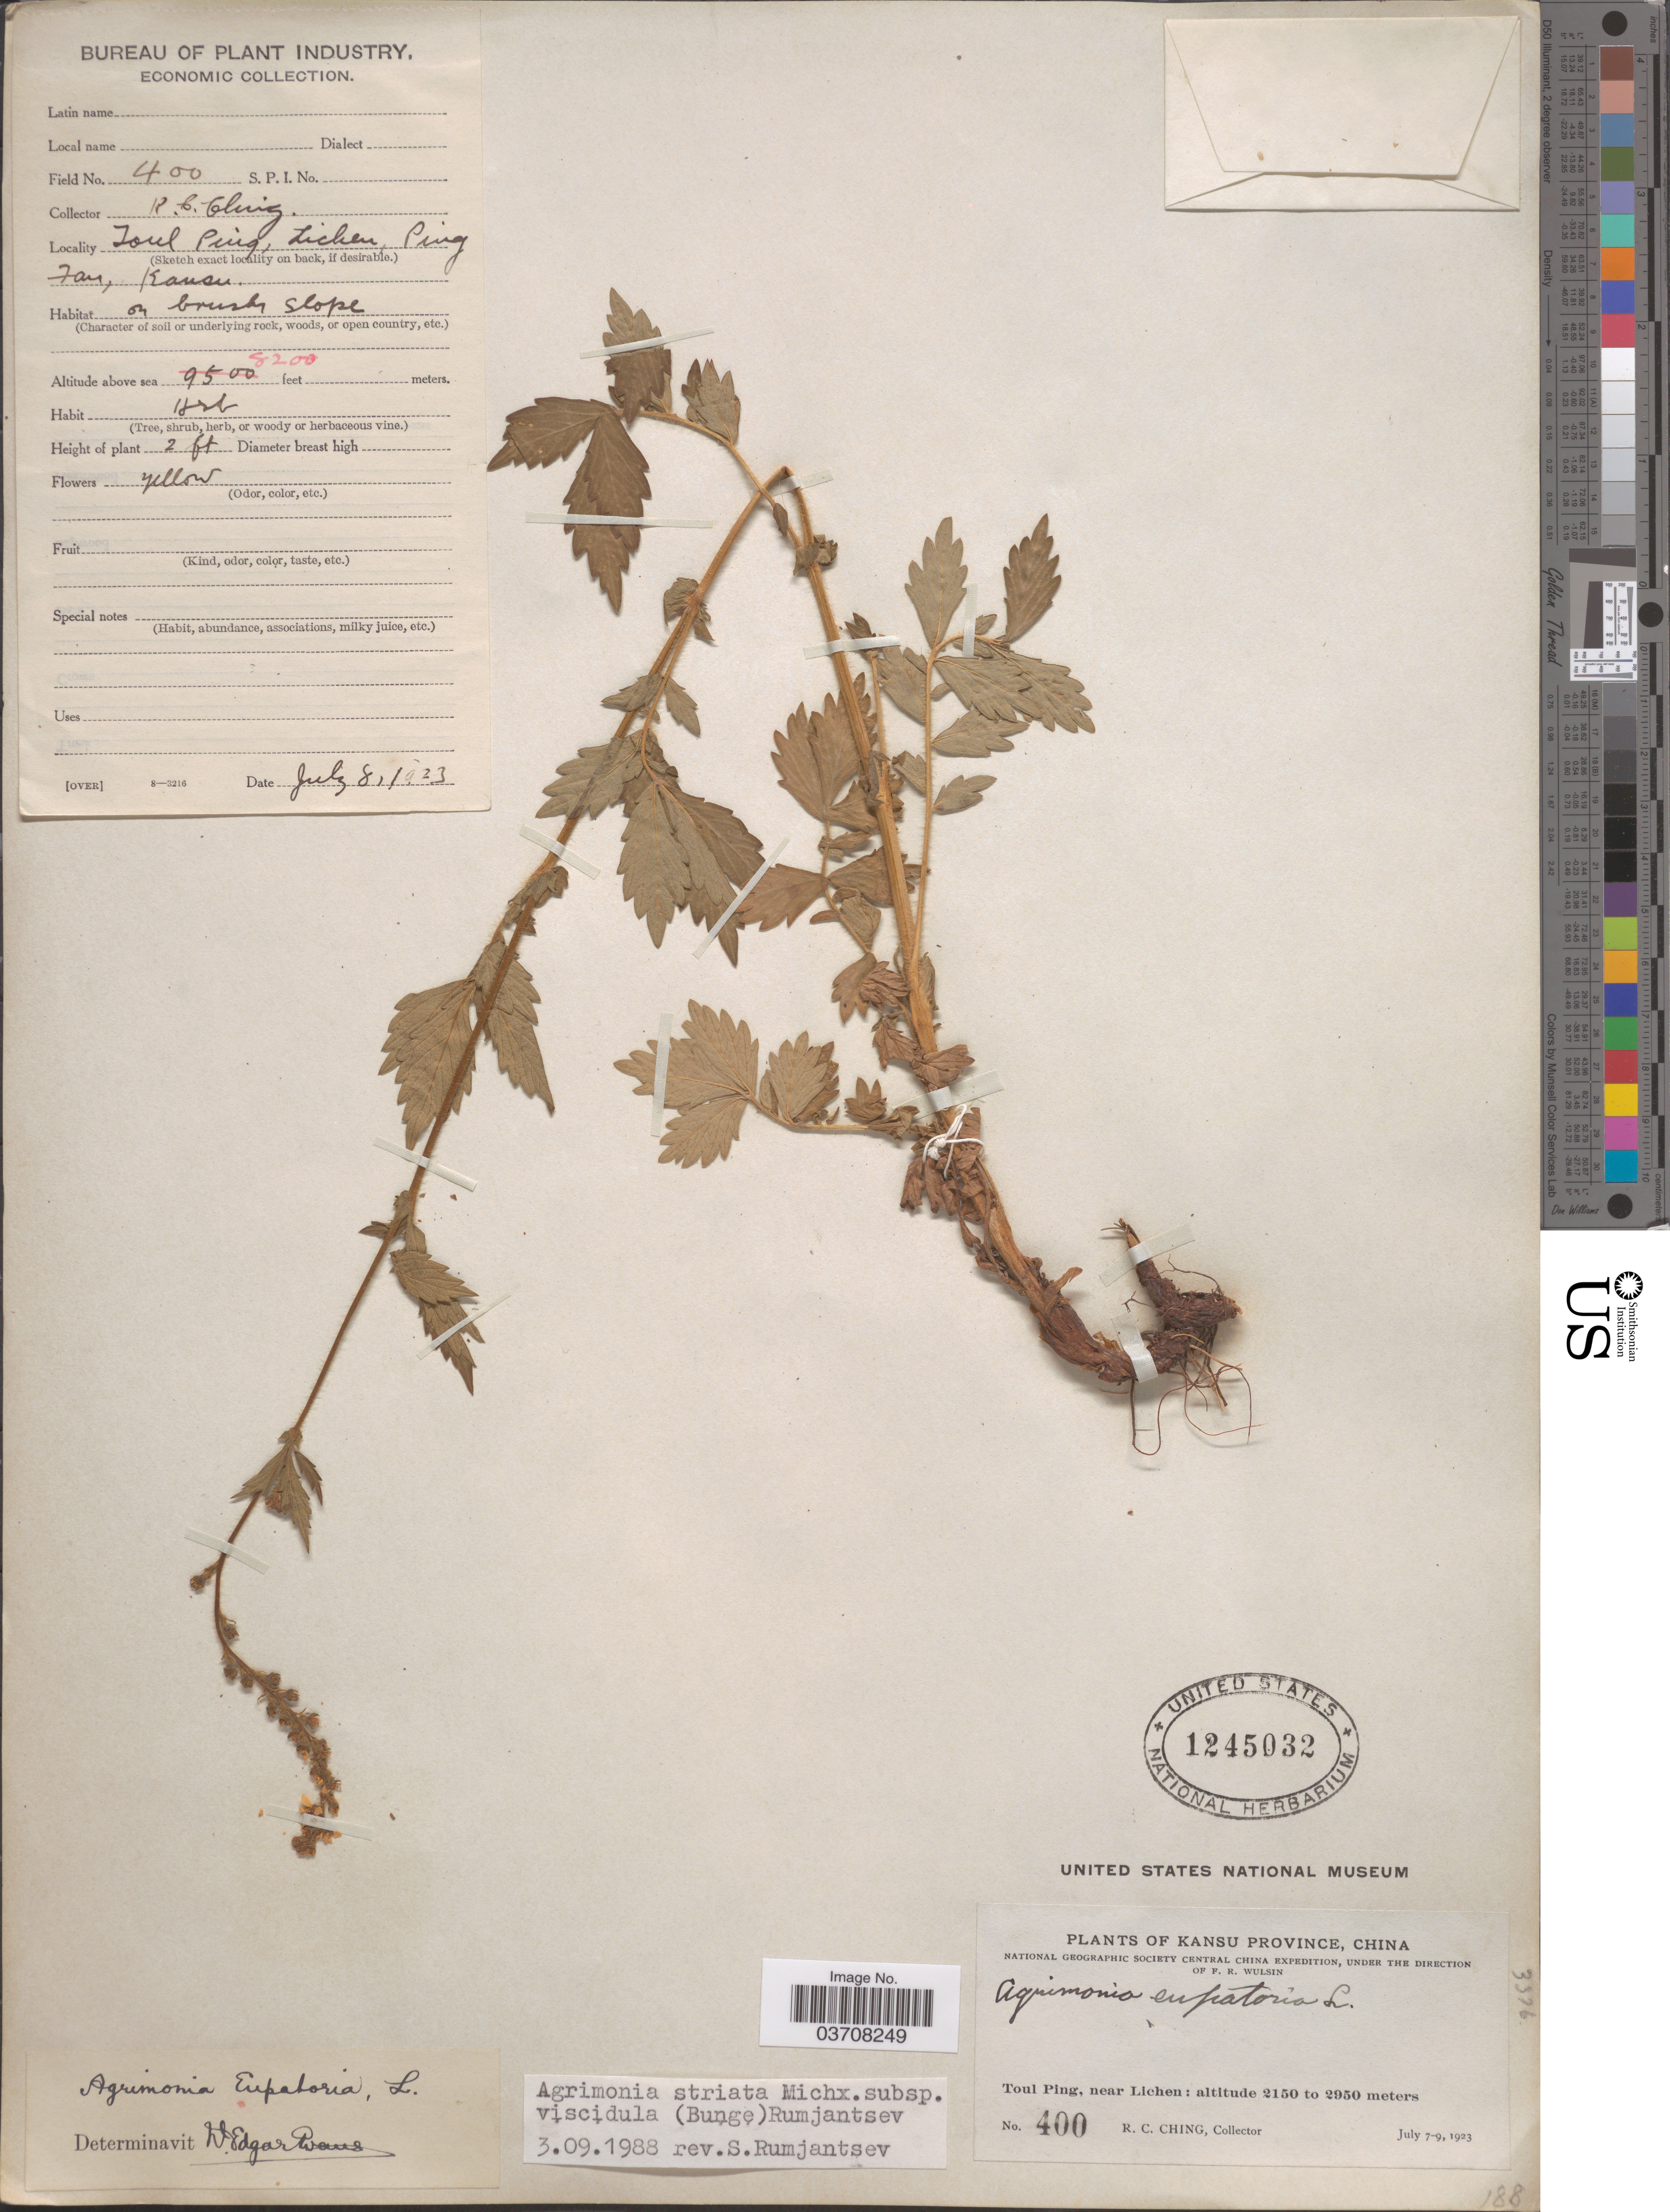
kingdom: Plantae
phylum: Tracheophyta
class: Magnoliopsida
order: Rosales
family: Rosaceae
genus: Agrimonia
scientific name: Agrimonia striata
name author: Michx.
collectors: R. C. Ching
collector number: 400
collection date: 1923-07-08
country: China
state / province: Gansu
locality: Kansu Province. Toul Ping, near Lichen.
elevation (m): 2499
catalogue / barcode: US 1245032